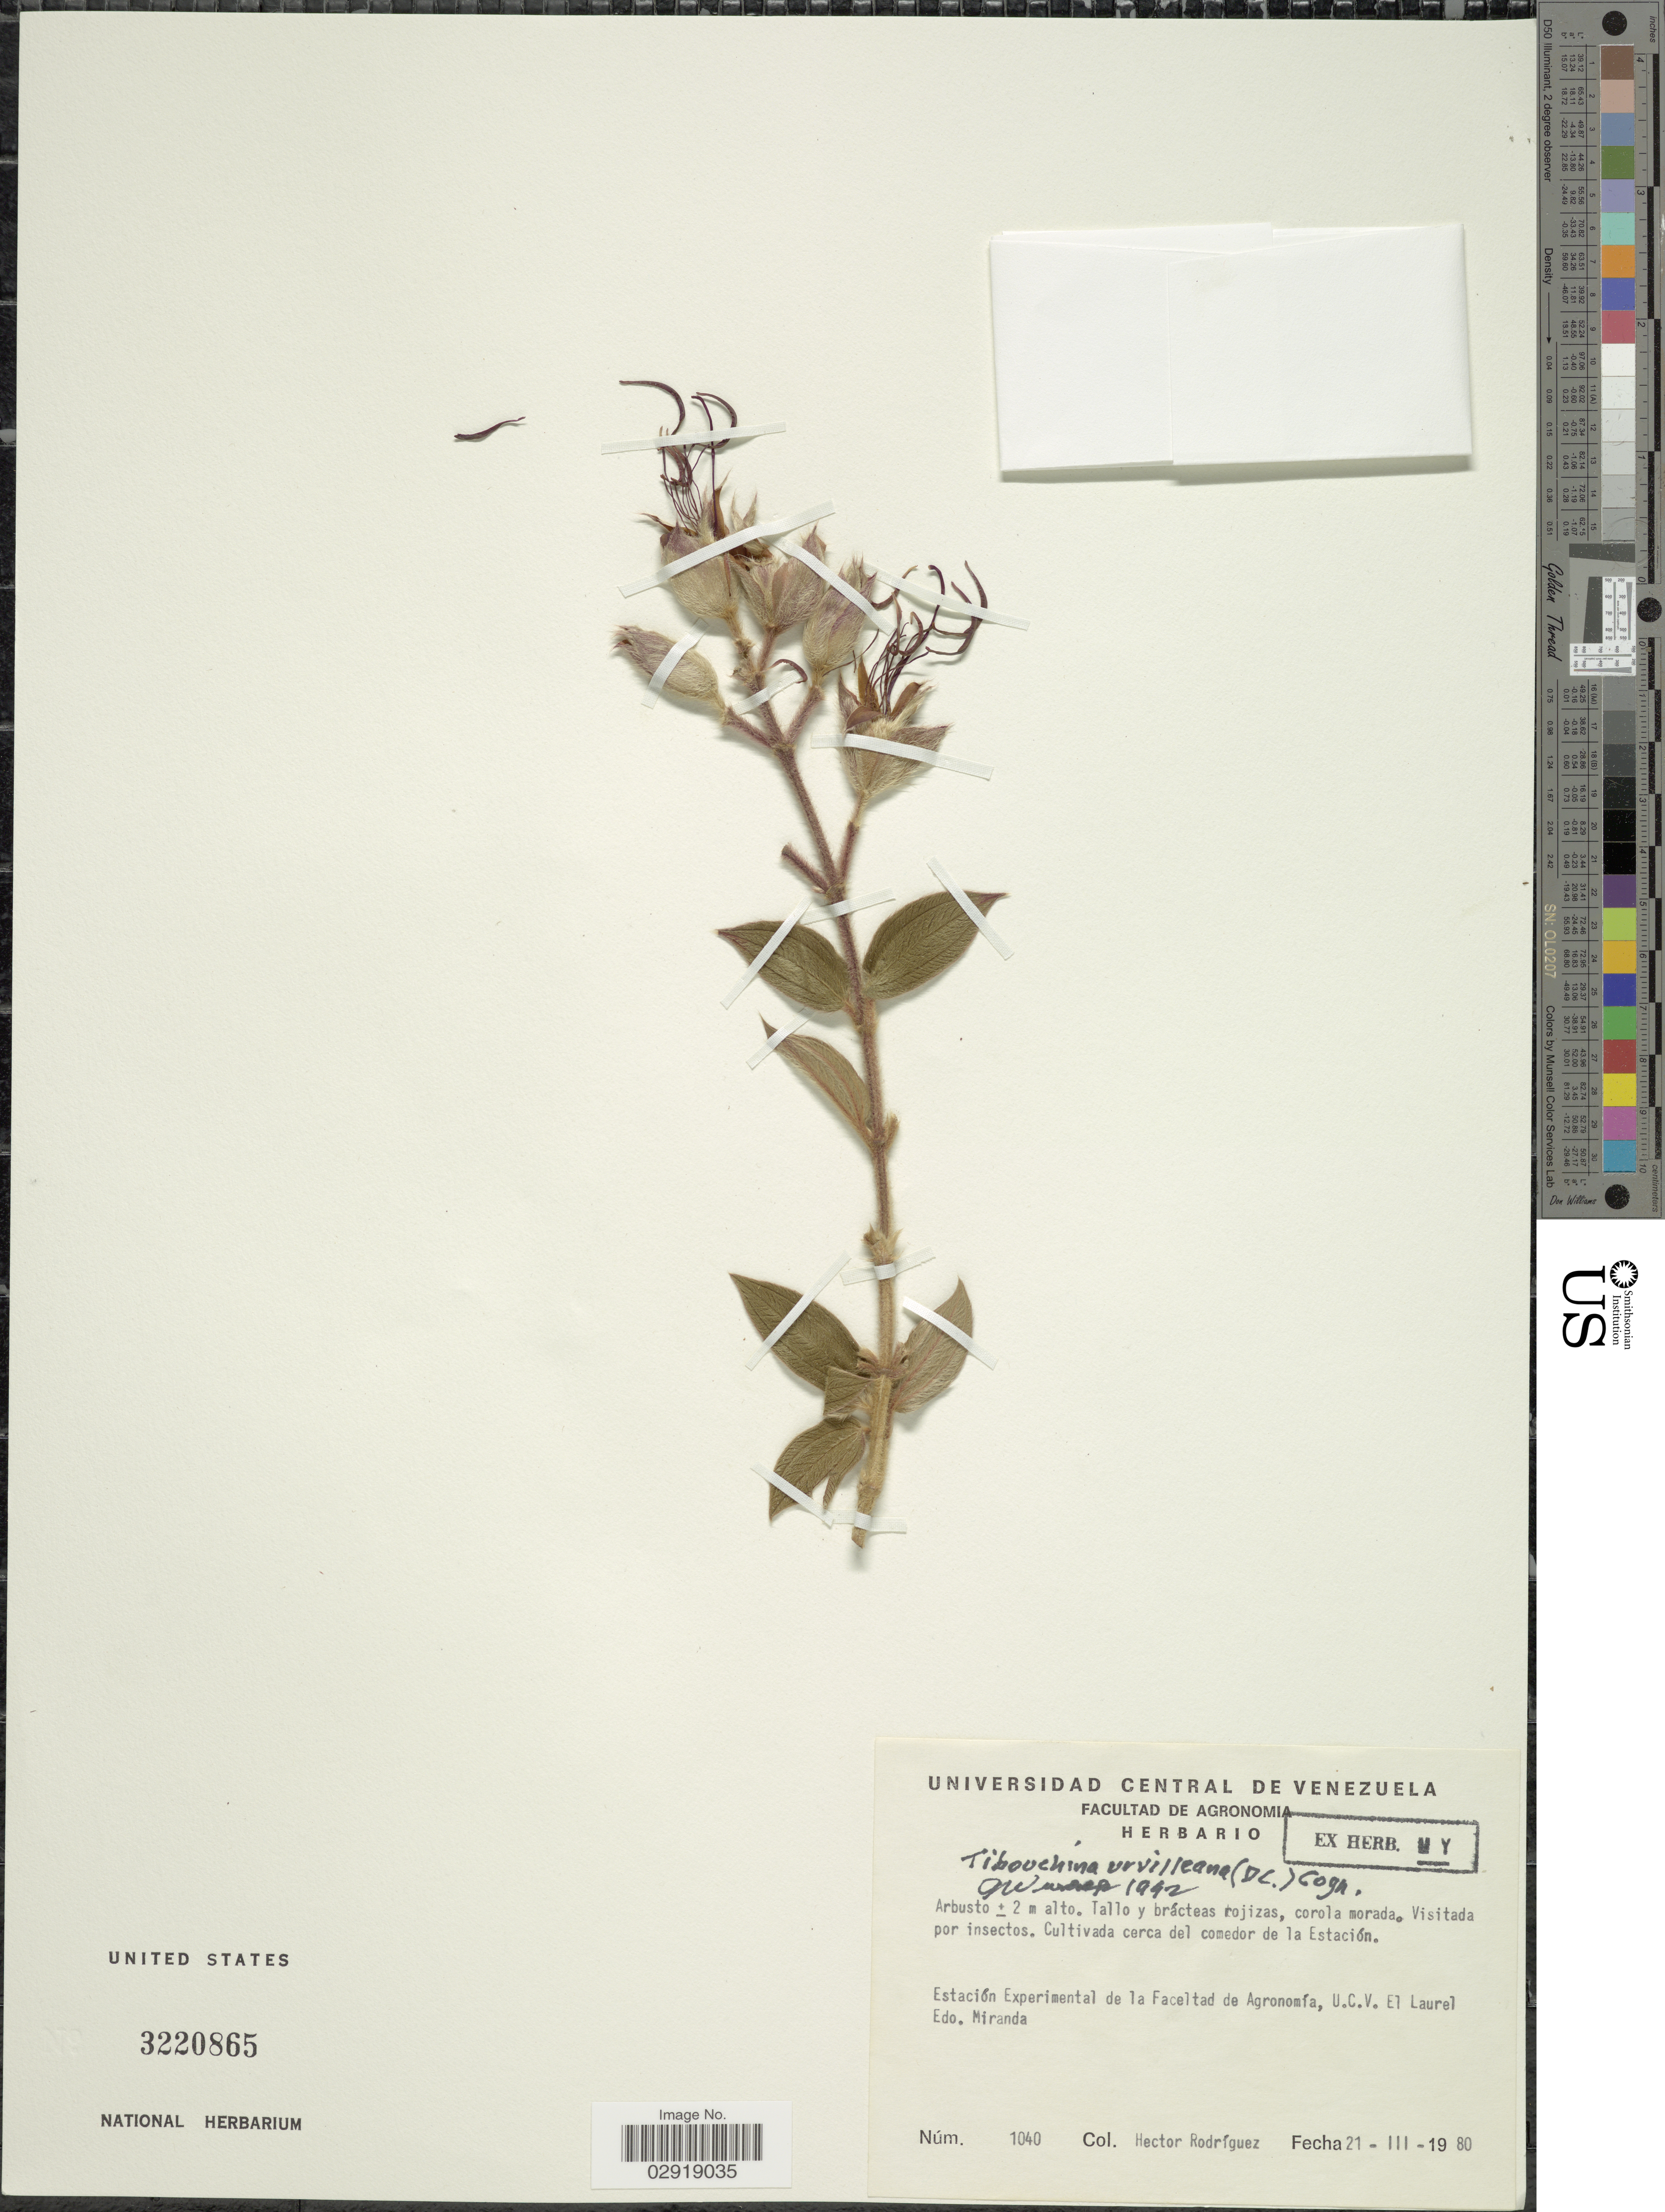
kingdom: Plantae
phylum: Tracheophyta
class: Magnoliopsida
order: Myrtales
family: Melastomataceae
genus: Pleroma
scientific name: Pleroma urvilleanum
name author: (DC.) P.J.F. Guim. & Michelang.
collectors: H. Rodríguez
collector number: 1040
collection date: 1980-03-21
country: Venezuela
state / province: Miranda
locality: Estación Experimental de la Faceltad de Agronomía, U.C.V. El Laurel Edo. Miranda. Cultivada cerca del comedor de la Estación.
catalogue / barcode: US 3220865